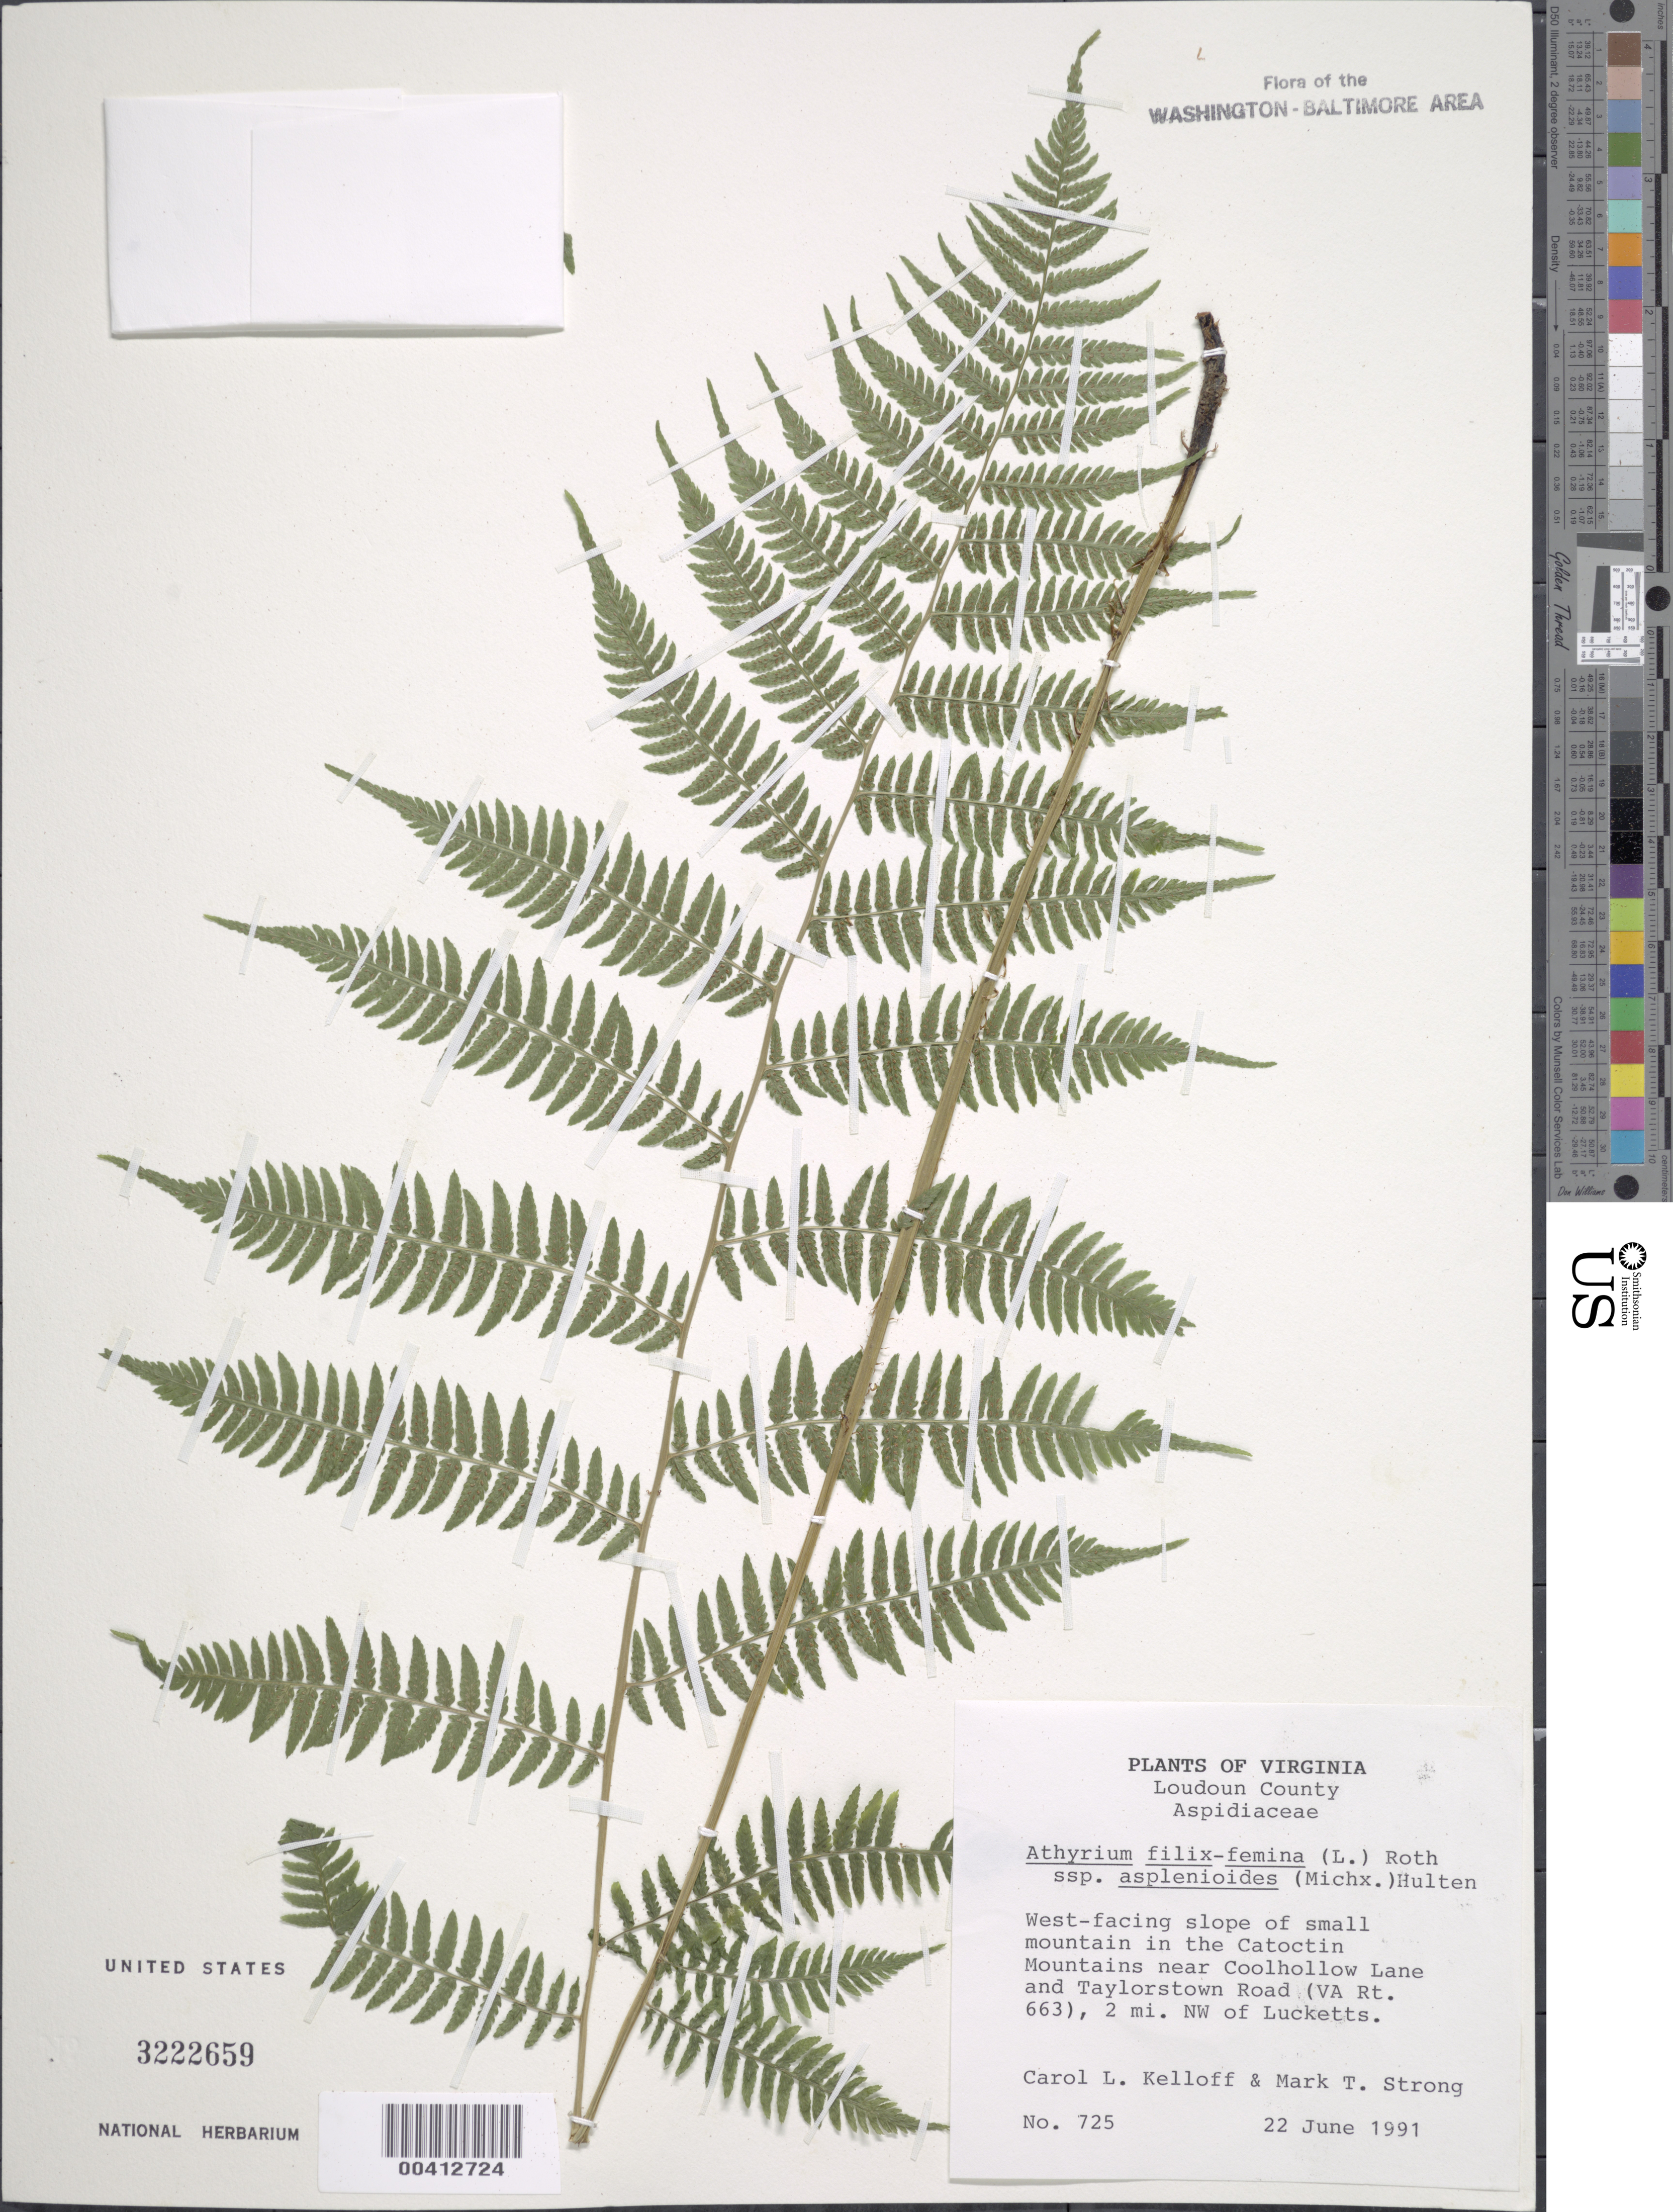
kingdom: Plantae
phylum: Tracheophyta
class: Polypodiopsida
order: Polypodiales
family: Athyriaceae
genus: Athyrium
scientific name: Athyrium filix-femina var. asplenioides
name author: (Michx.) Farw.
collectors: C. L. Kelloff & M. T. Strong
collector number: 725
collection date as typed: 22 Jun 1991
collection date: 1991-06-22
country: United States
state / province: Virginia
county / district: Loudoun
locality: NW of Lucketts, in Catoctin Mountains near Coolhollow Lane and Taylorstown Road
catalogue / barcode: US 3222659